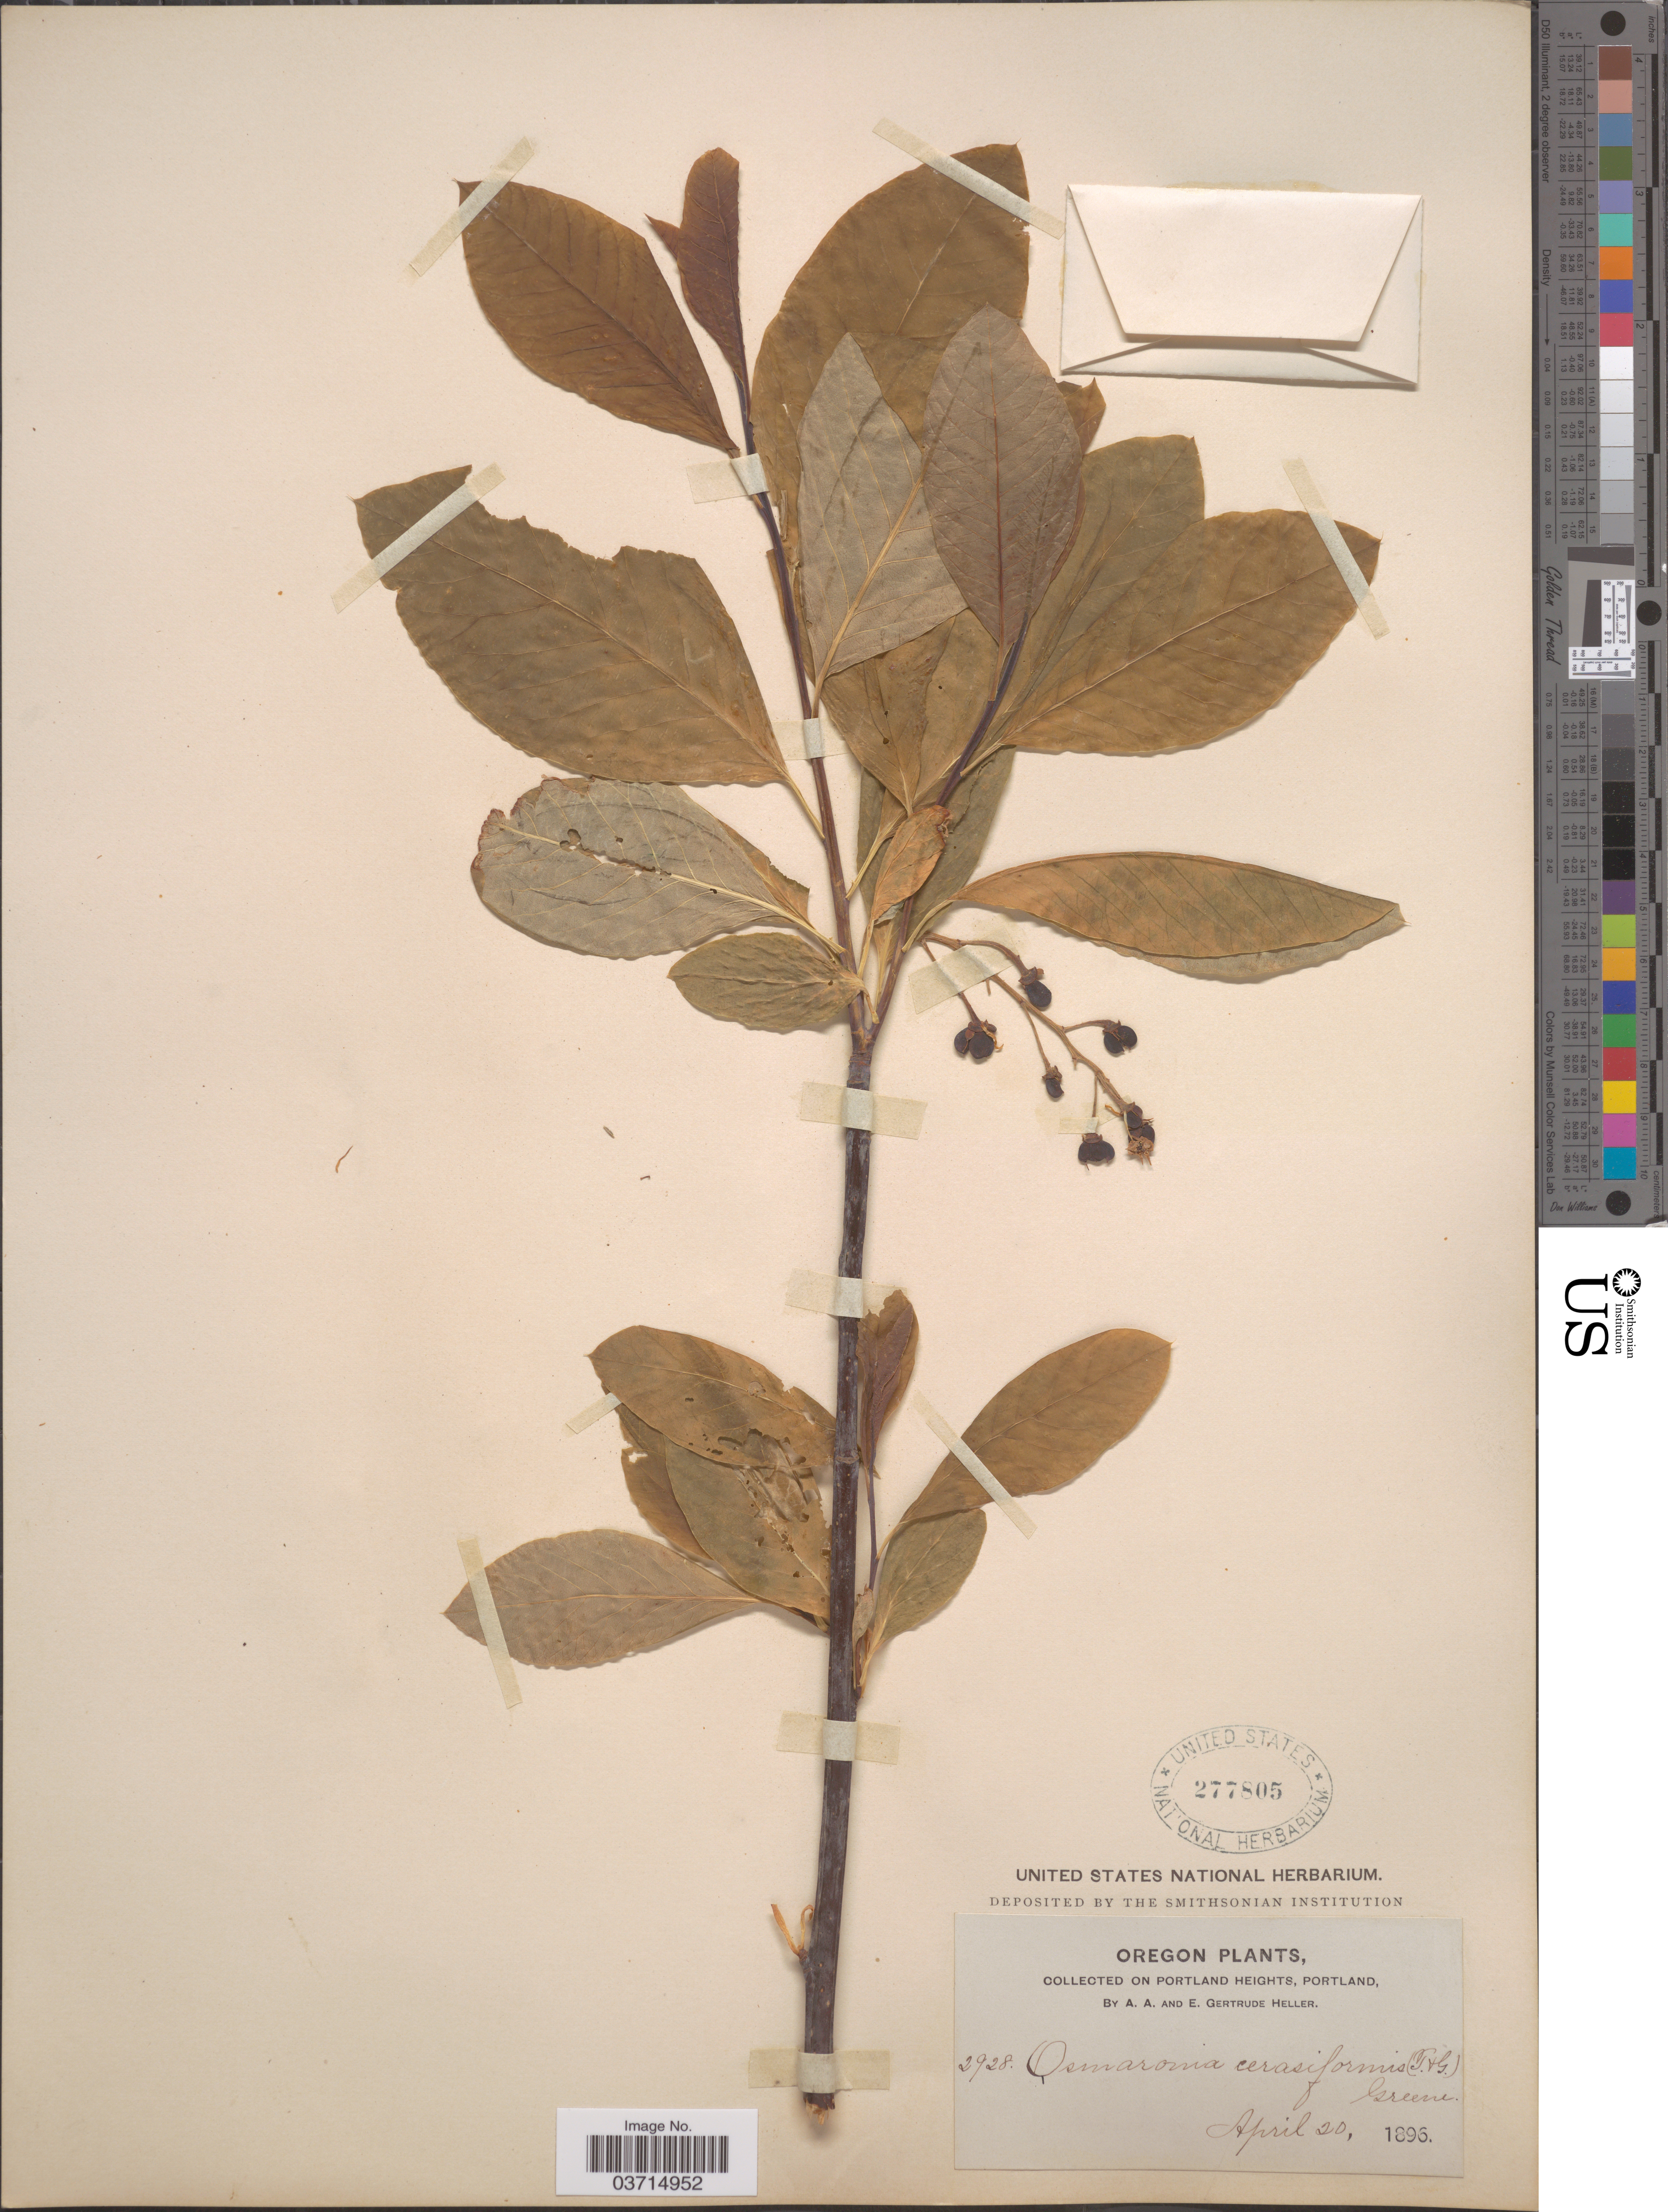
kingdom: Plantae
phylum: Tracheophyta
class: Magnoliopsida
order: Rosales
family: Rosaceae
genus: Oemleria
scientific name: Oemleria cerasiformis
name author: (Torr. & A. Gray ex Hook. & Arn.) J.W. Landon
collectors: A. A. Heller & E. G. Heller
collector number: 2928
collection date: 1896-04-20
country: United States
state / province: Oregon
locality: On Portlans Height, Portland.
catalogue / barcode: US 277805